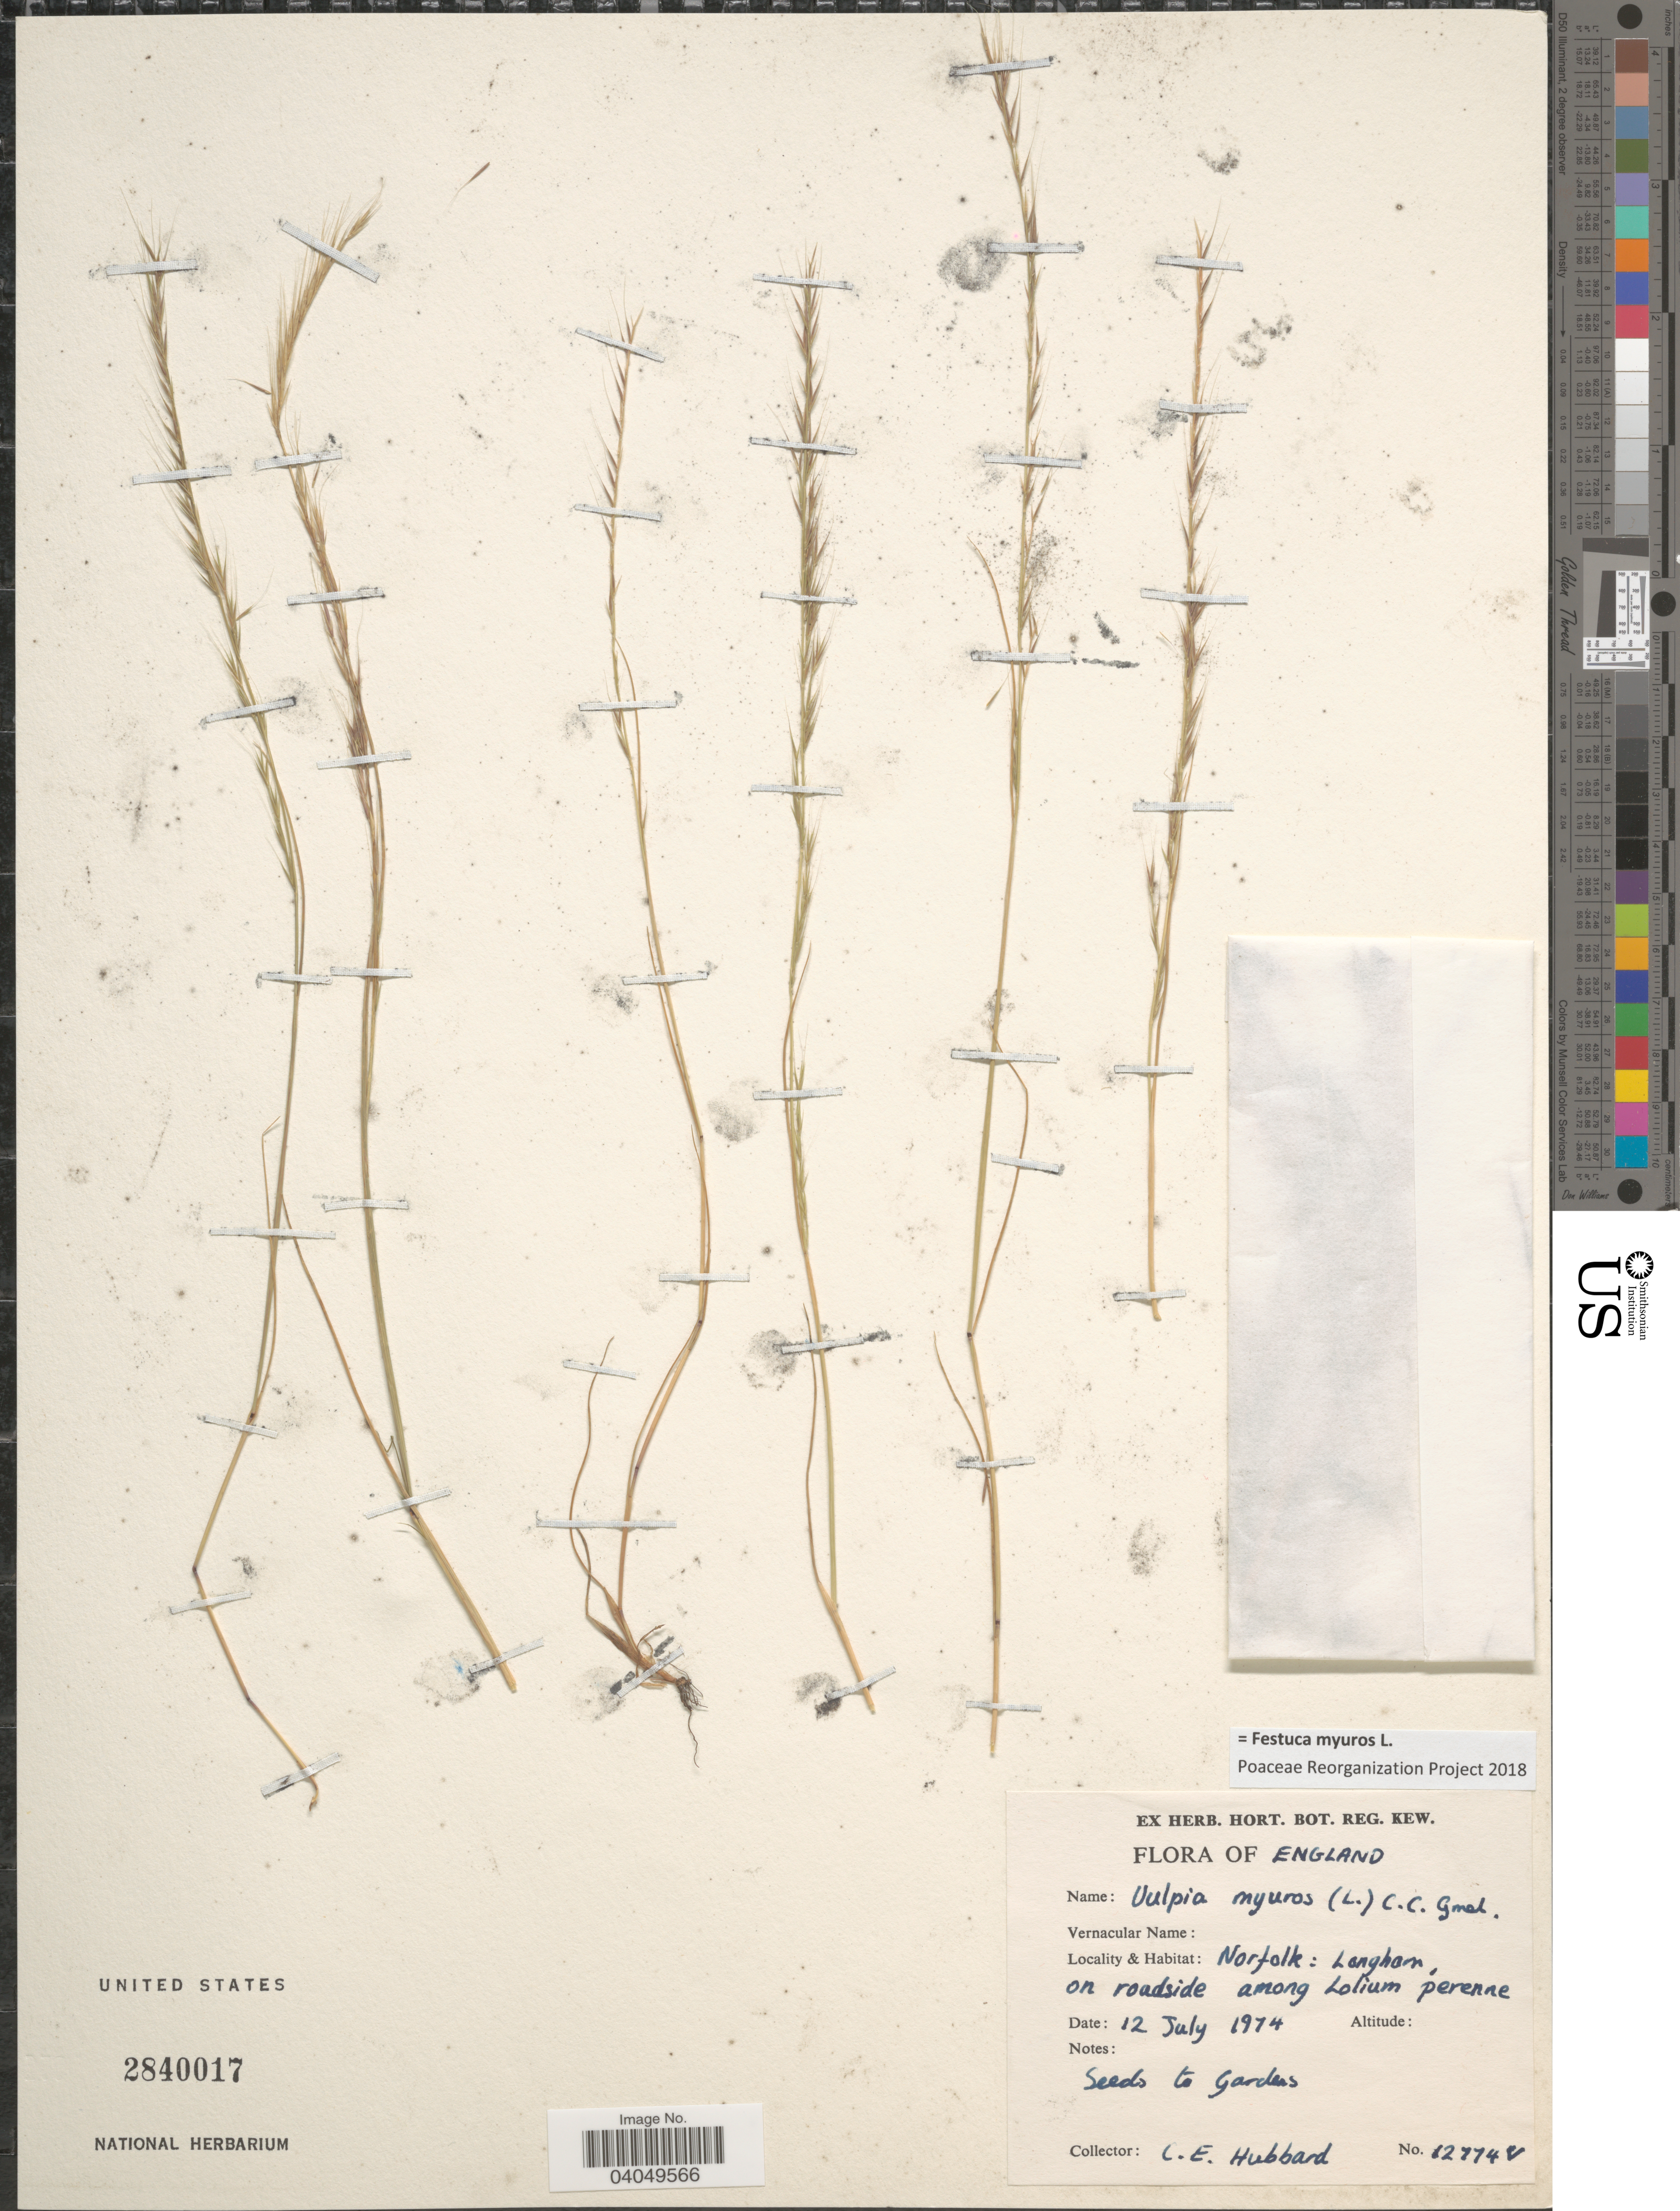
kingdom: Plantae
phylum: Tracheophyta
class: Liliopsida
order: Poales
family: Poaceae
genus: Festuca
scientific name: Festuca myuros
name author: L.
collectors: C. E. Hubbard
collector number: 12774V*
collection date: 1974-07-12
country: United Kingdom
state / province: England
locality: Norfolk: Longham, on roadside among Lolium perenne.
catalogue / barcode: US 2840017